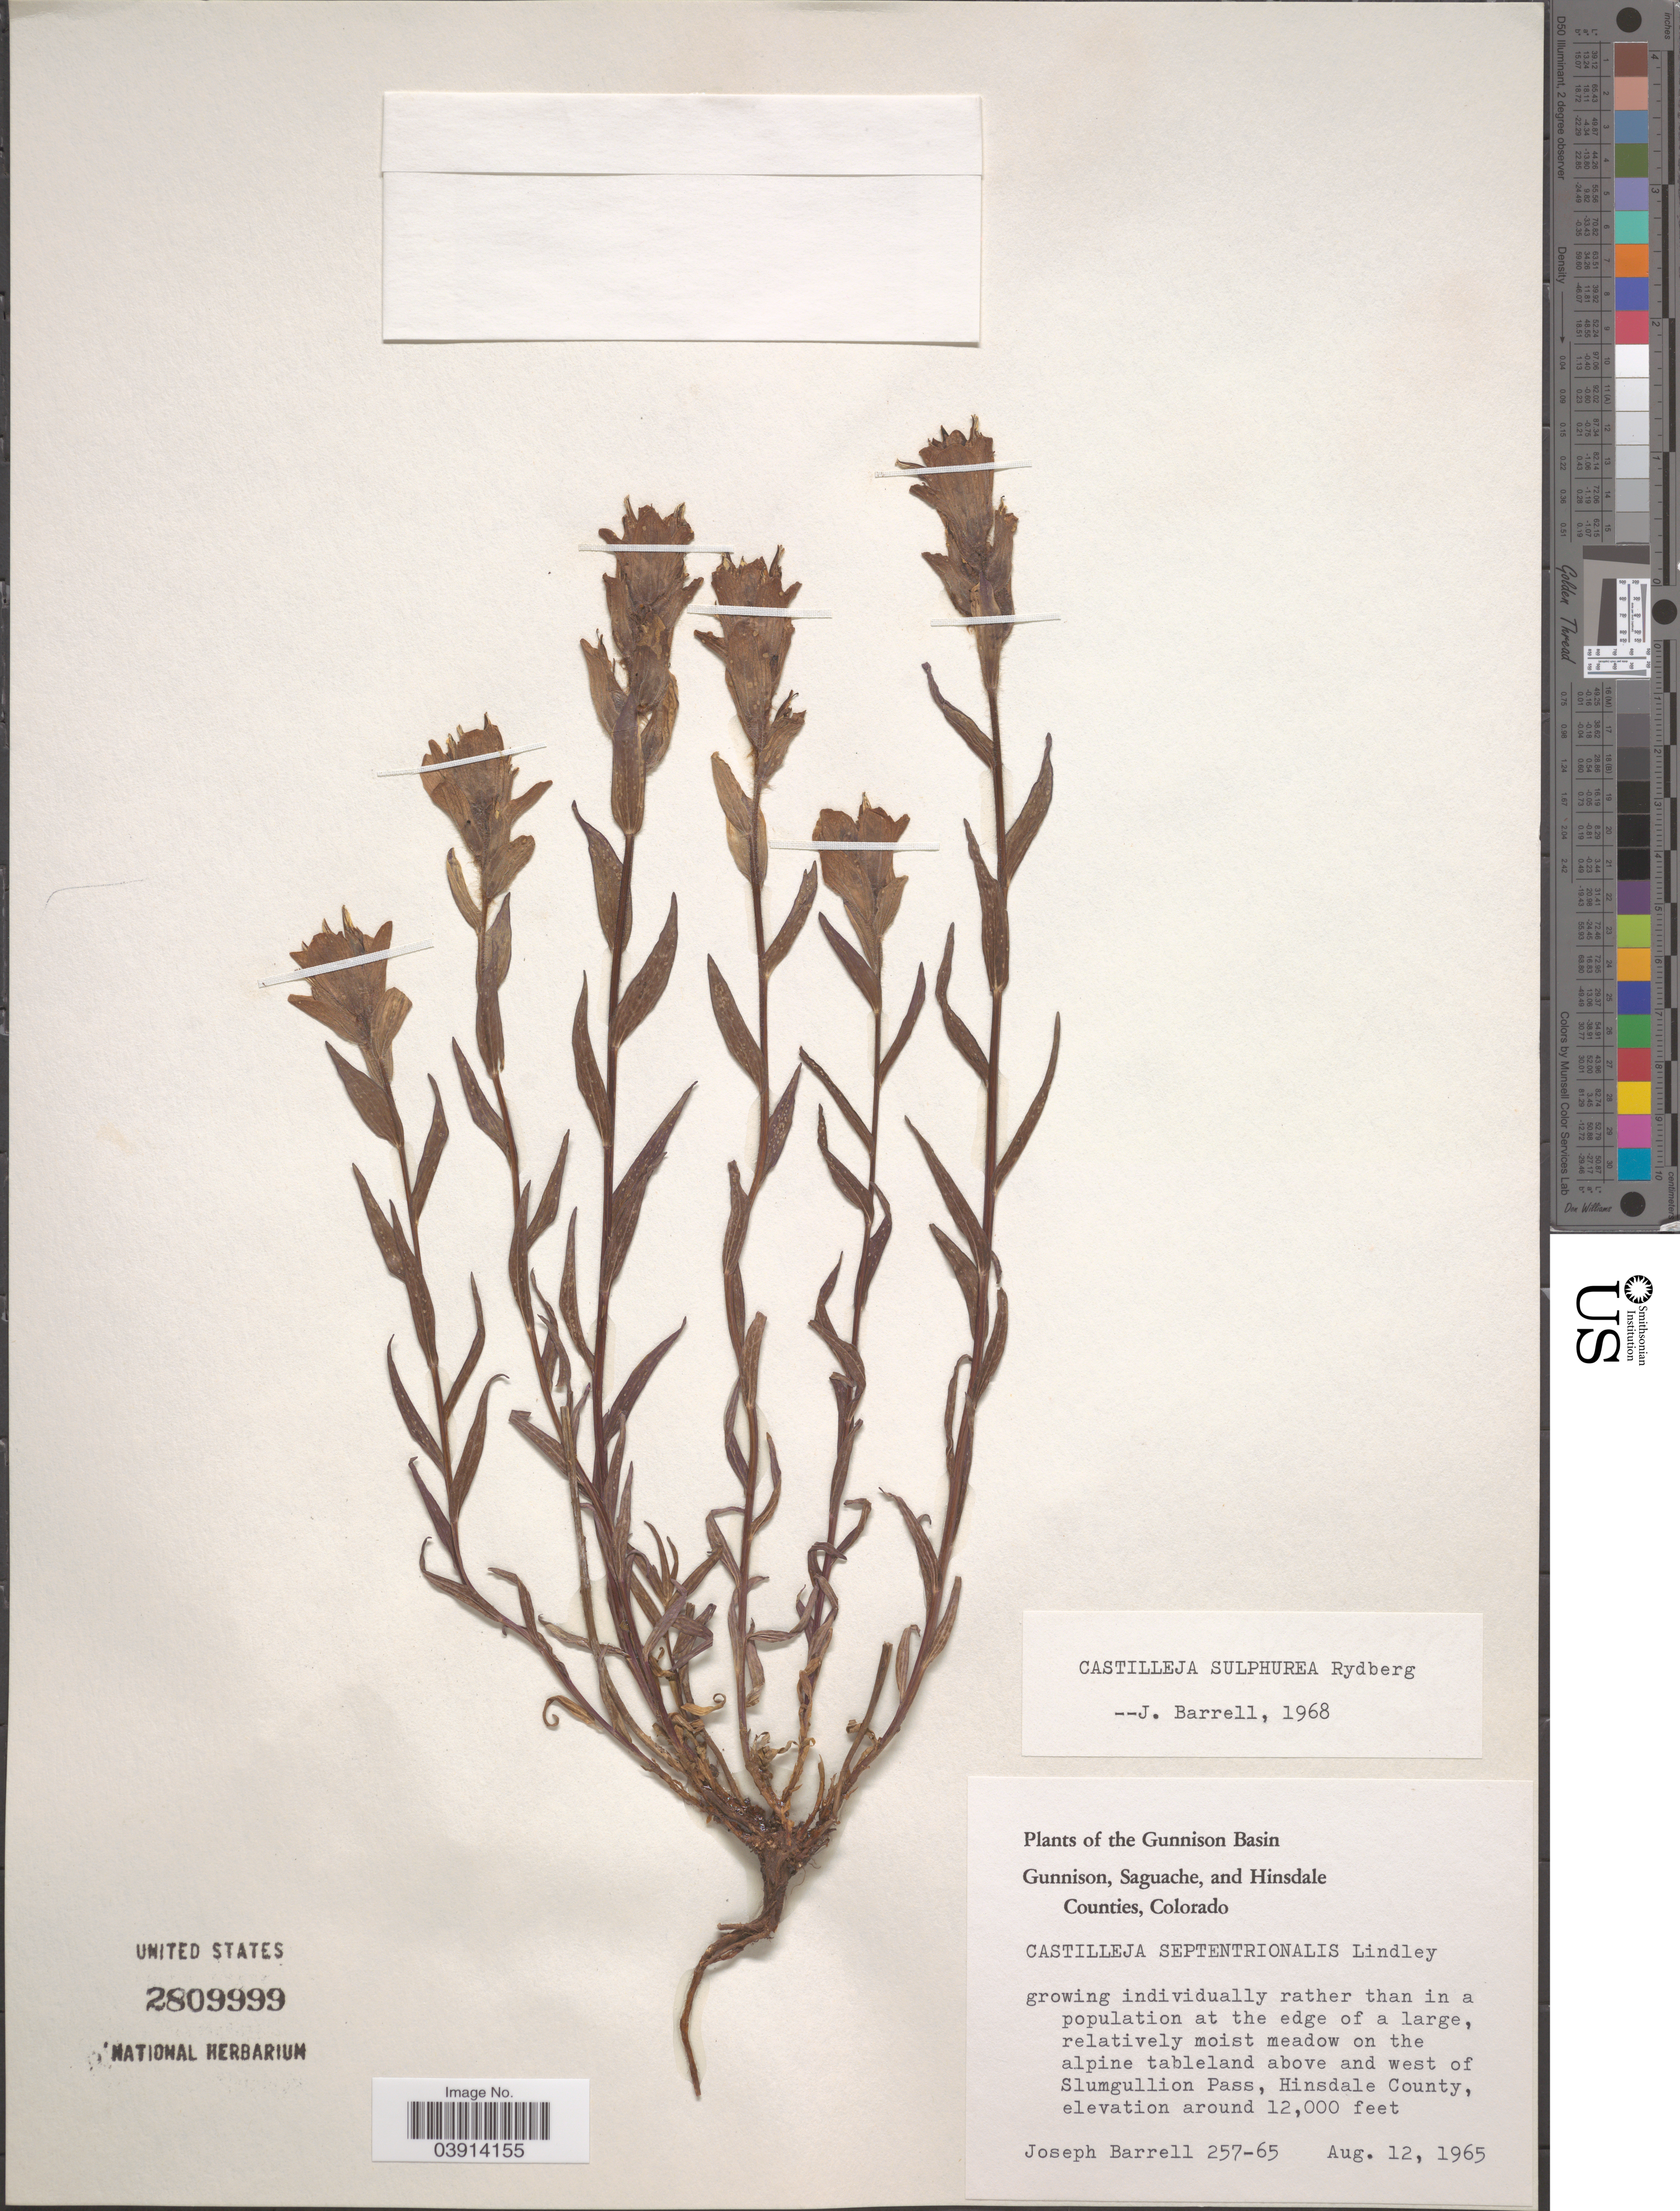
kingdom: Plantae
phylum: Tracheophyta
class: Magnoliopsida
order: Lamiales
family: Orobanchaceae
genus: Castilleja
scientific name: Castilleja septentrionalis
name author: Lindl.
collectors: J. Barrell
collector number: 257-65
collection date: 1965-08-12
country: United States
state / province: Colorado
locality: The Gunnison Basin. On the alpine tableland above and west of Slumgullion Pass, Hinsdale County.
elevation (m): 3658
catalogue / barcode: US 2809999